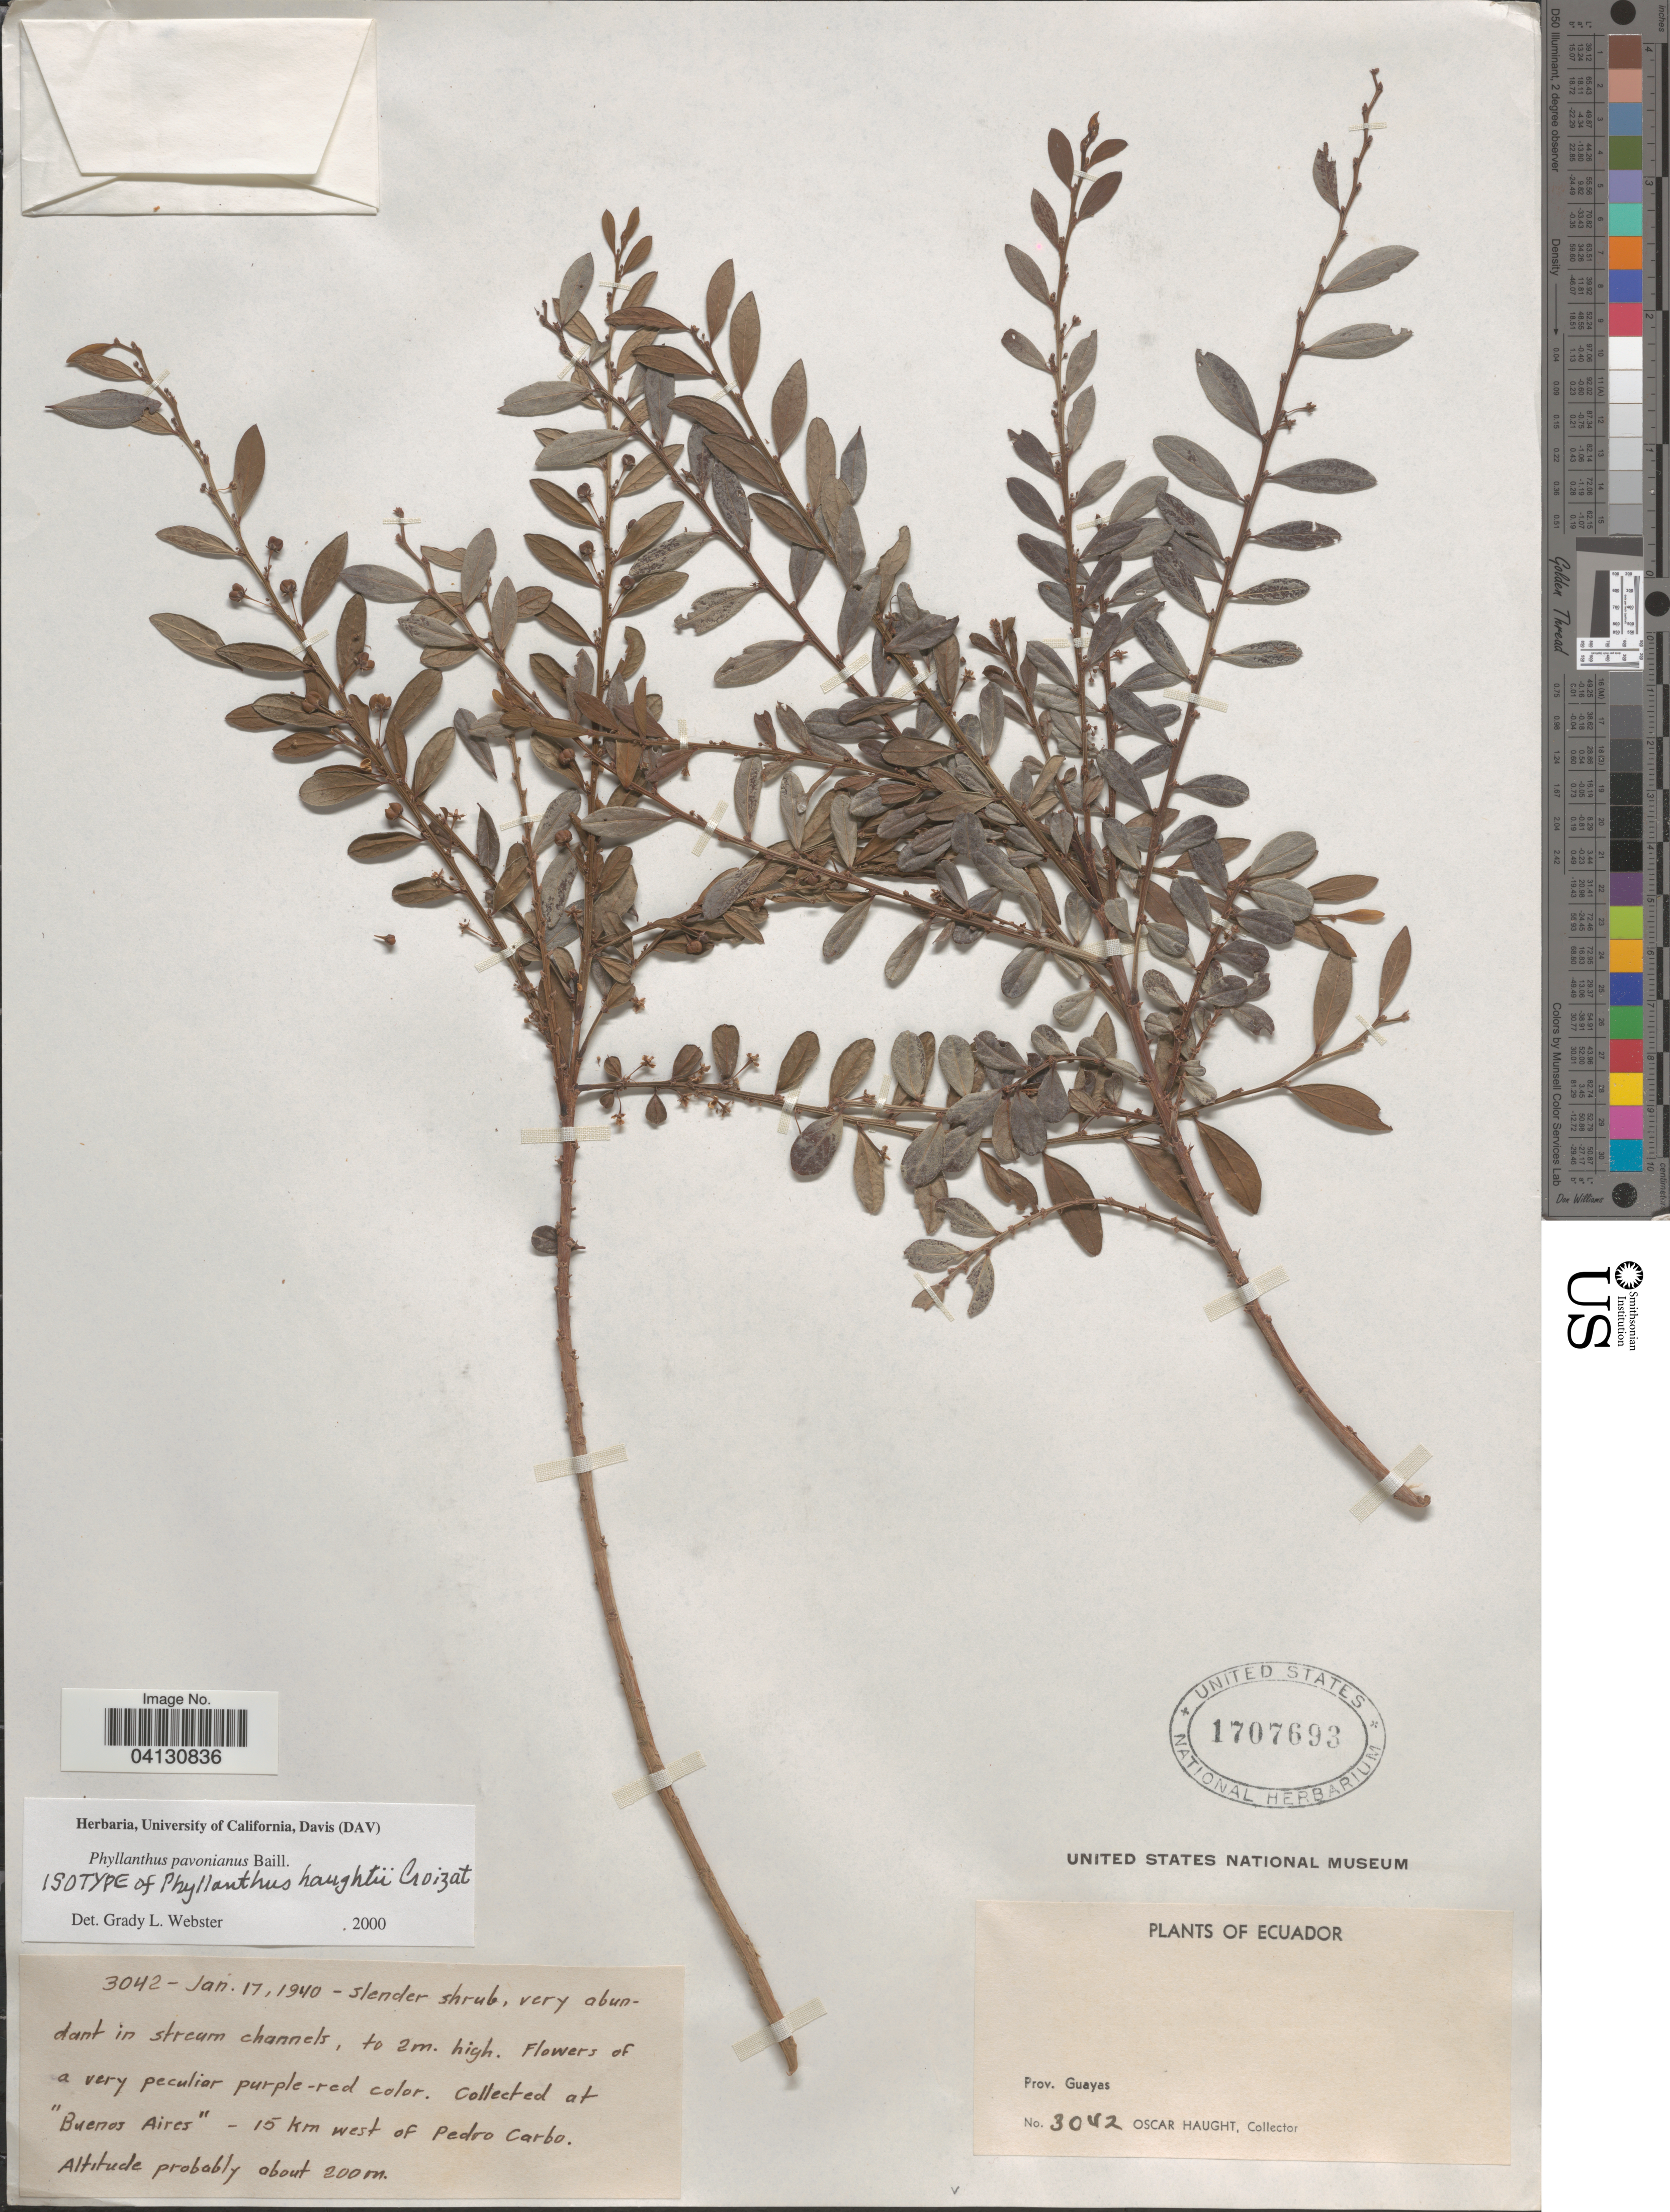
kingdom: Plantae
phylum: Tracheophyta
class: Magnoliopsida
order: Malpighiales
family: Phyllanthaceae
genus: Phyllanthus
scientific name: Phyllanthus pavonianus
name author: Baill.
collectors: O. L. Haught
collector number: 3042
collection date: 1940-01-17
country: Ecuador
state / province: Guayas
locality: Buenos Aires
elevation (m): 200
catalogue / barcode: US 1707693